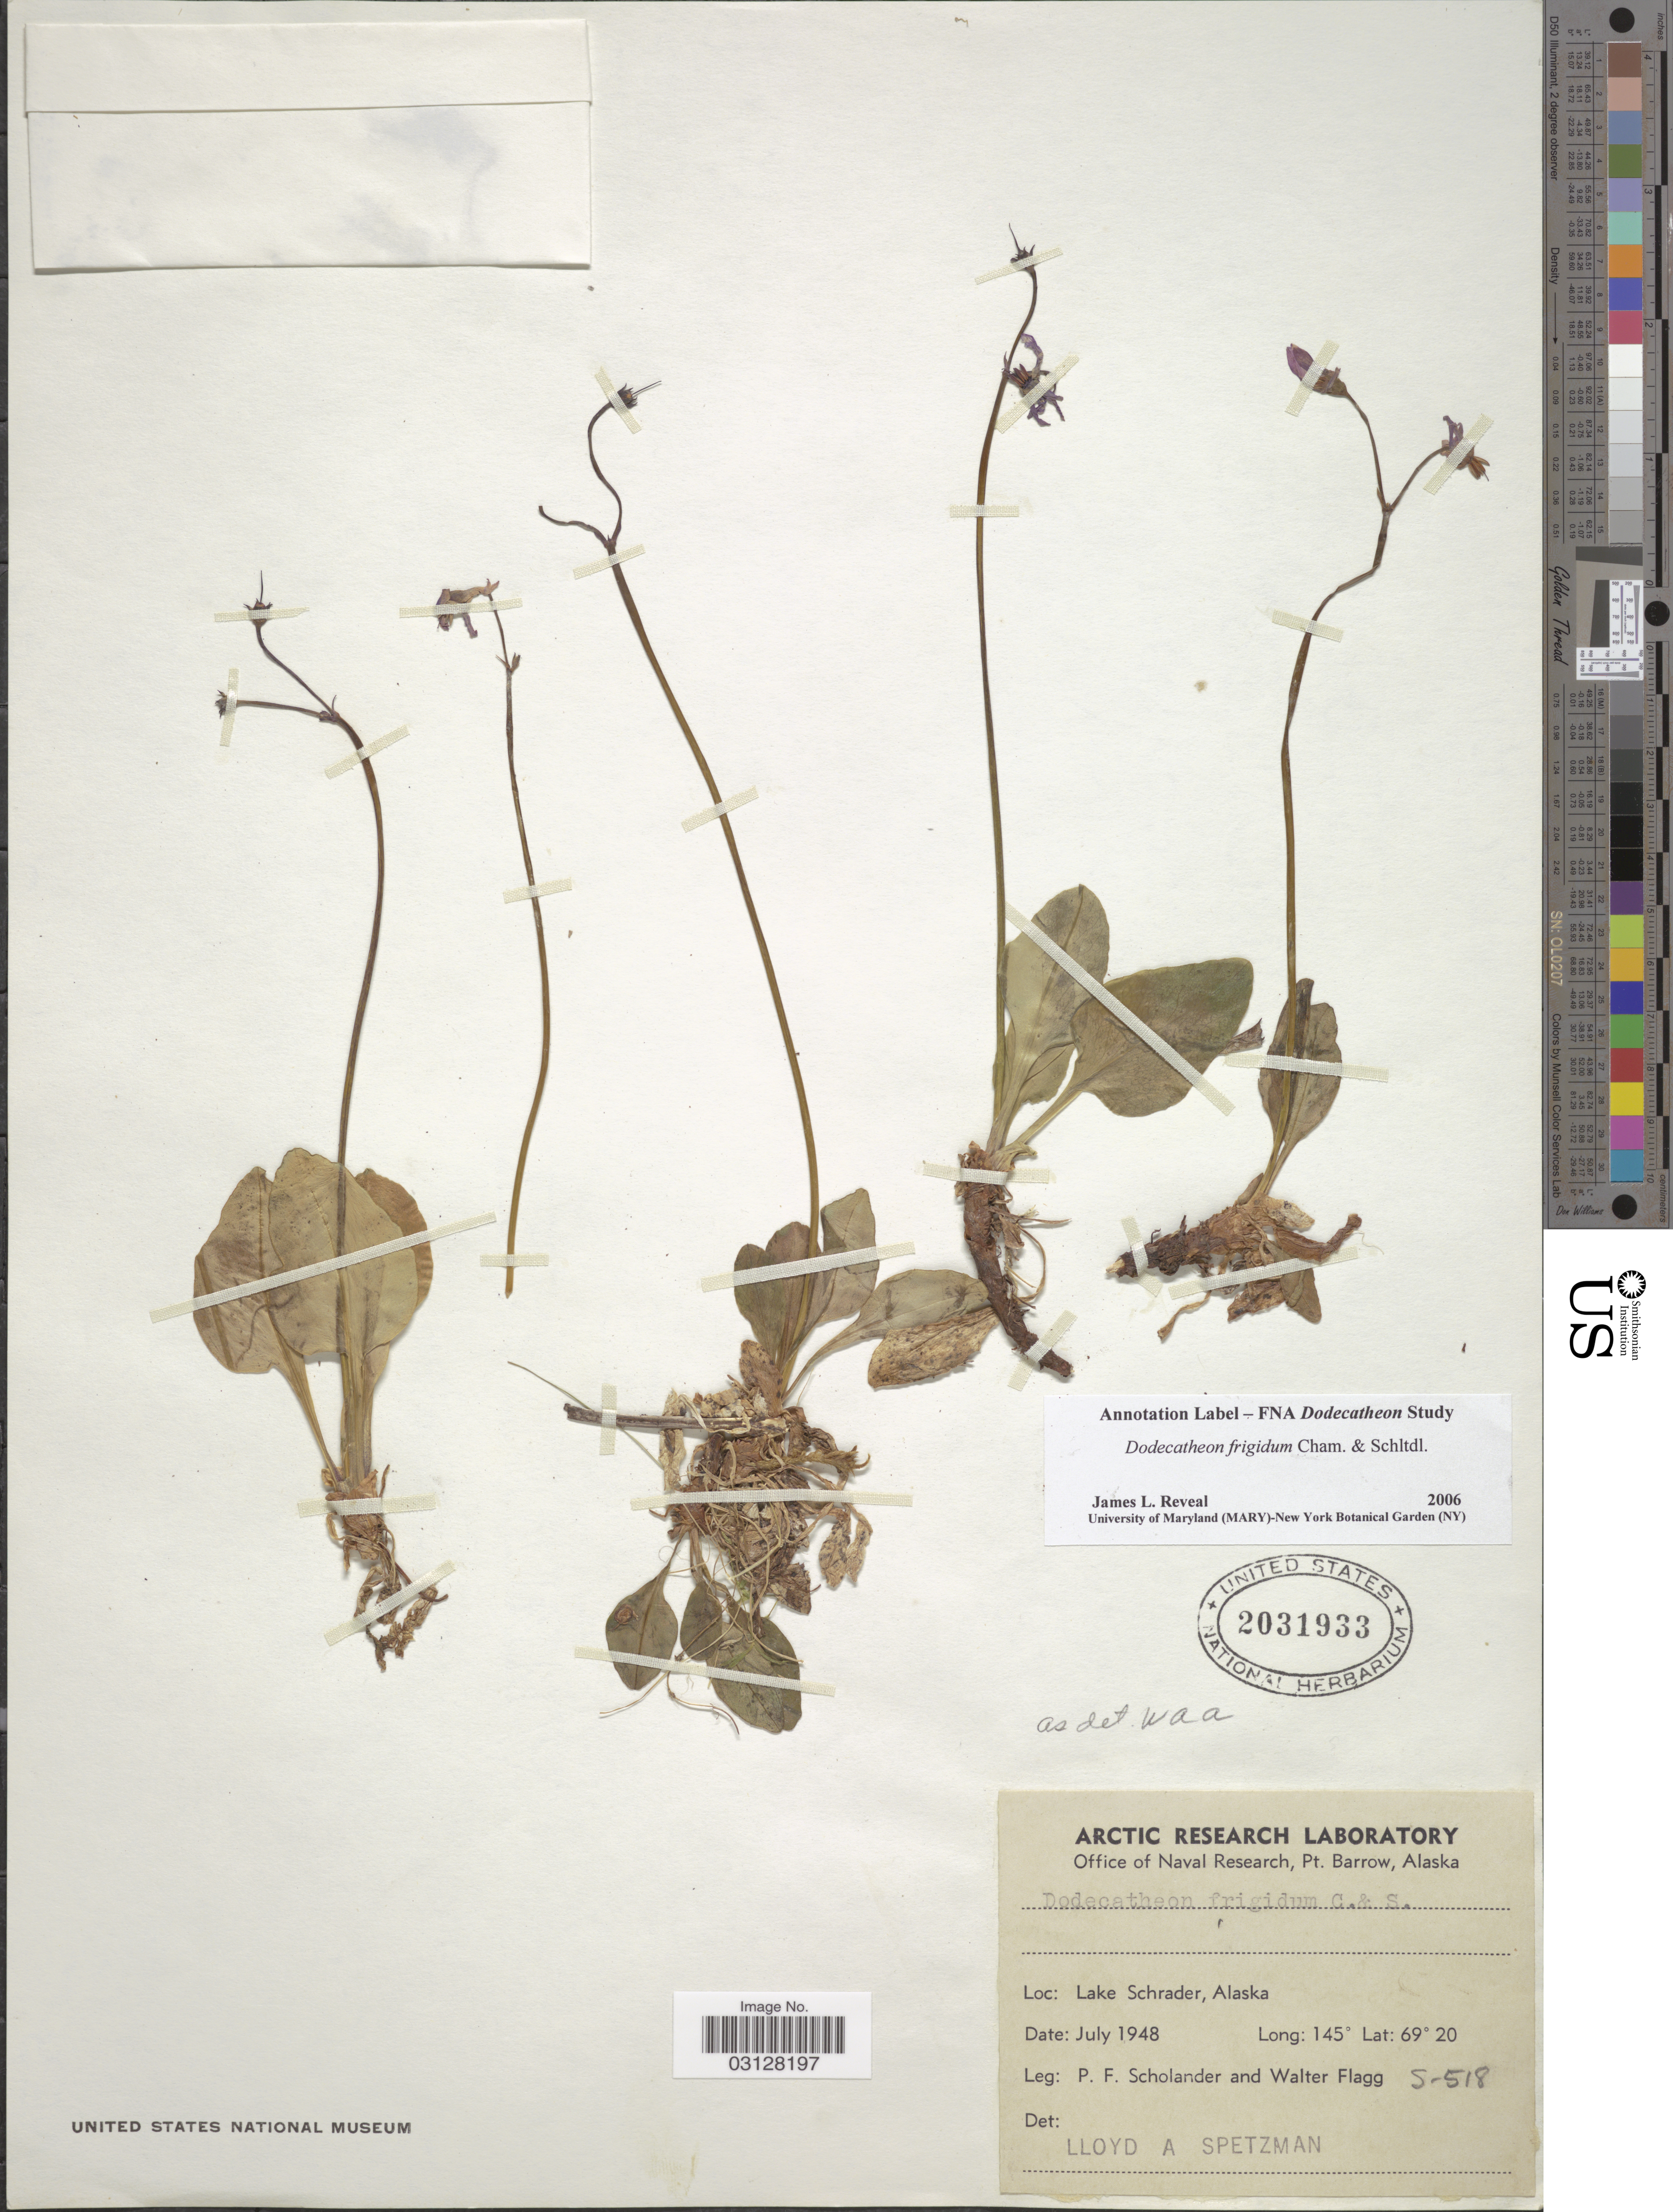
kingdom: Plantae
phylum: Tracheophyta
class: Magnoliopsida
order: Ericales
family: Primulaceae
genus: Dodecatheon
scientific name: Dodecatheon frigidum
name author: Cham. & Schltdl.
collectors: P. Scholander & W. Flagg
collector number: S-518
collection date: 1948-07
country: United States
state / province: Alaska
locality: Lake Schrader.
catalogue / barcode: US 2031933